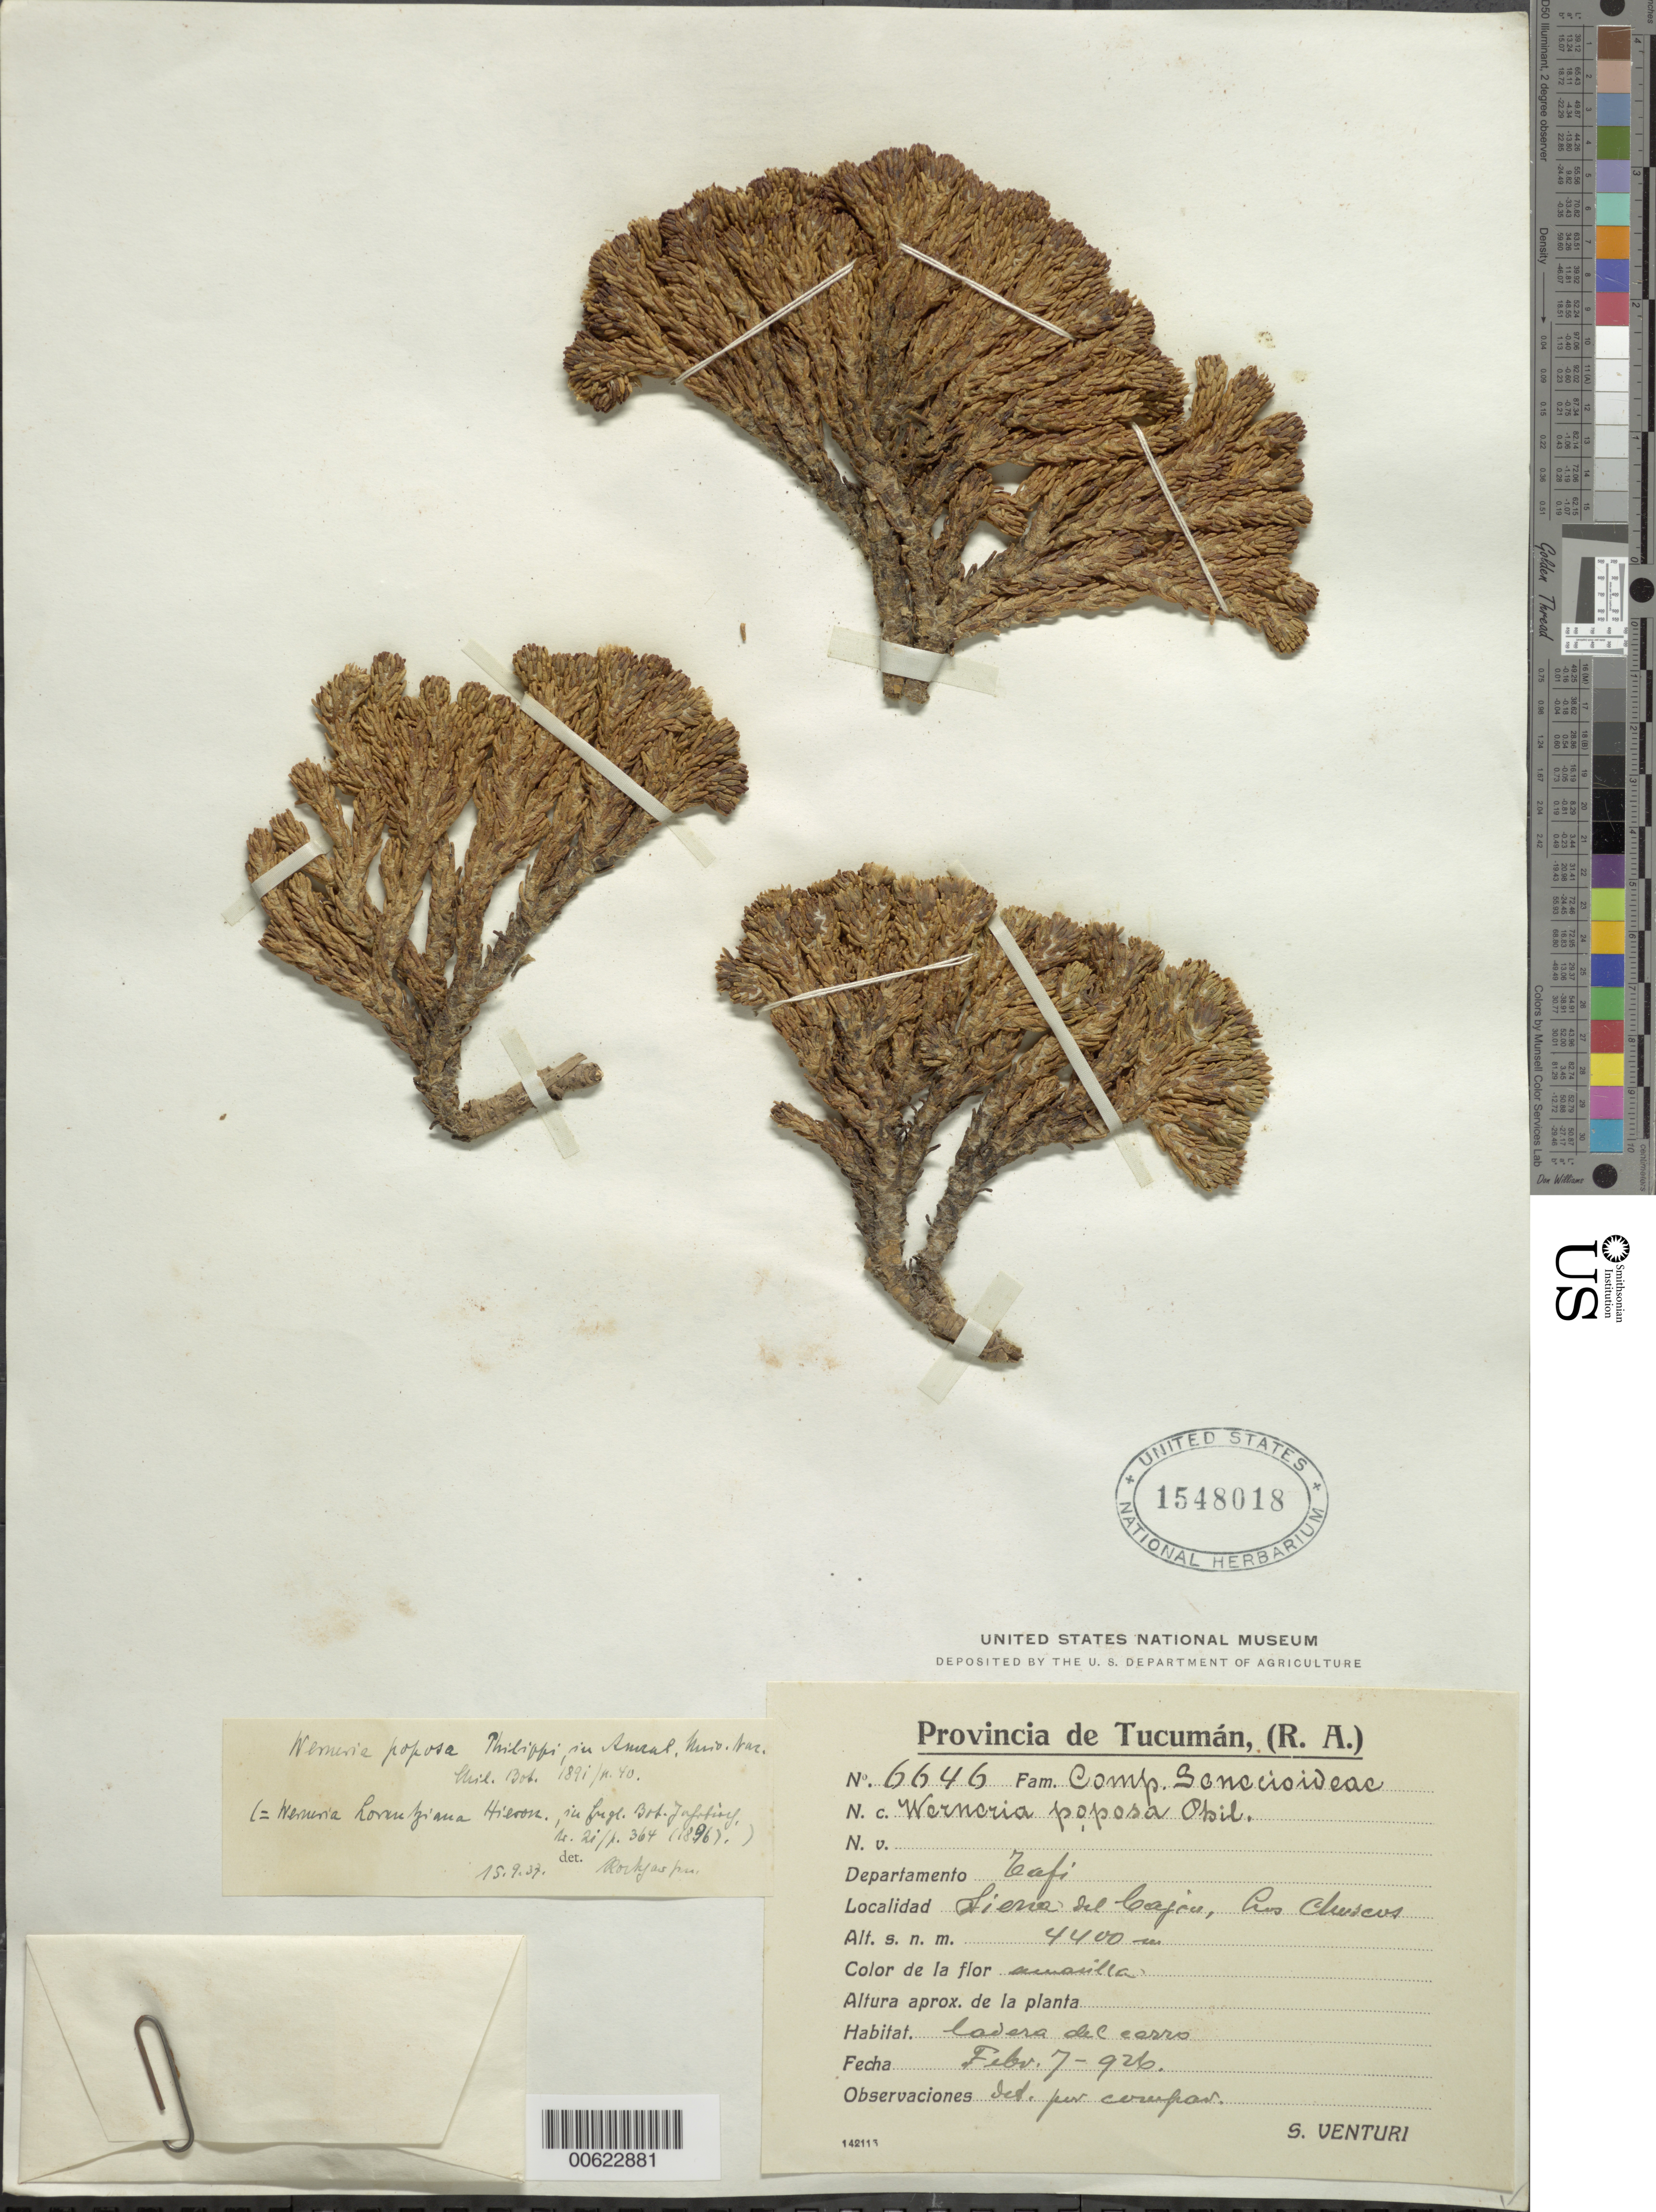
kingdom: Plantae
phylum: Tracheophyta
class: Magnoliopsida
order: Asterales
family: Asteraceae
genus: Xenophyllum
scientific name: Xenophyllum poposum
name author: (Phil.) V.A. Funk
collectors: E. Werdermann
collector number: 6646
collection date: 1926-02-07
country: Argentina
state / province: Tucuman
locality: Tafi: Sierra del Cajón, bis Chuscos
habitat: Ladera del cerro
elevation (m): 4400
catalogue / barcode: US 1548018